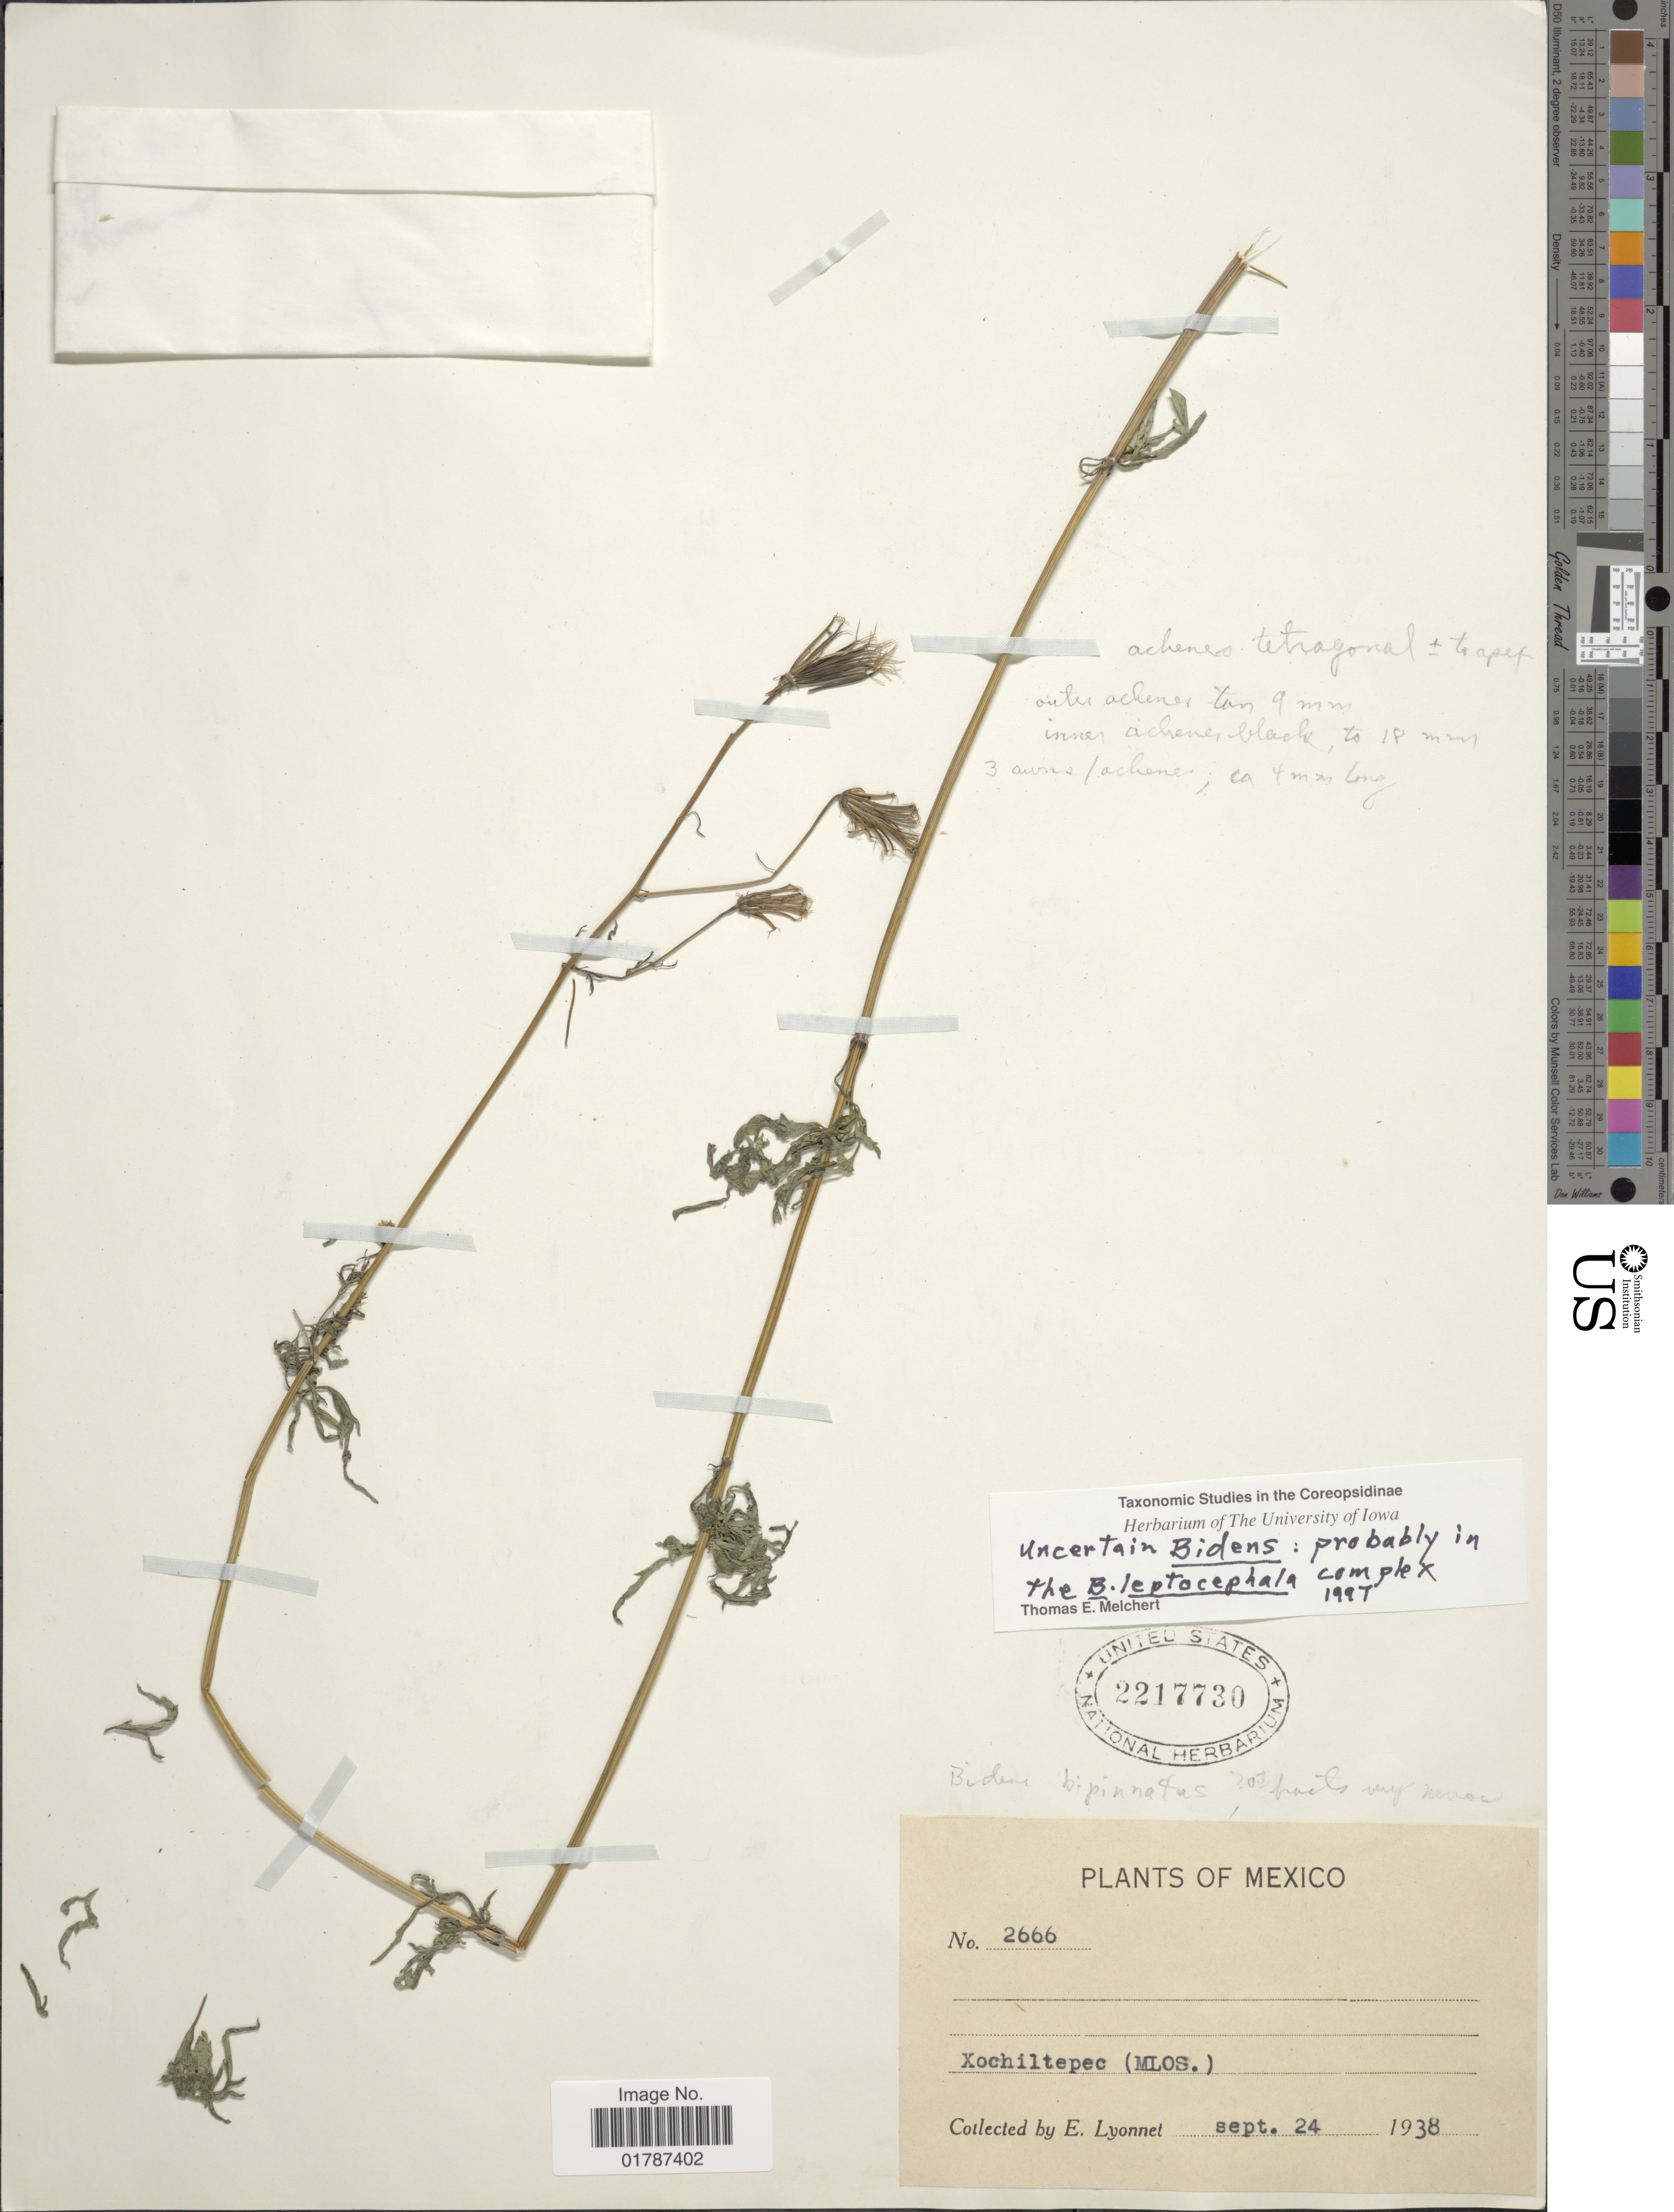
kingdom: Plantae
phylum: Tracheophyta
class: Magnoliopsida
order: Asterales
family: Asteraceae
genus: Bidens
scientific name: Bidens leptocephala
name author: Sherff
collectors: E. Lyonnet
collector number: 2666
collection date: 1938-09-24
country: Mexico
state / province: Morelos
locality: Xochiltepec (Mlos.)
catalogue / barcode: US 2217730